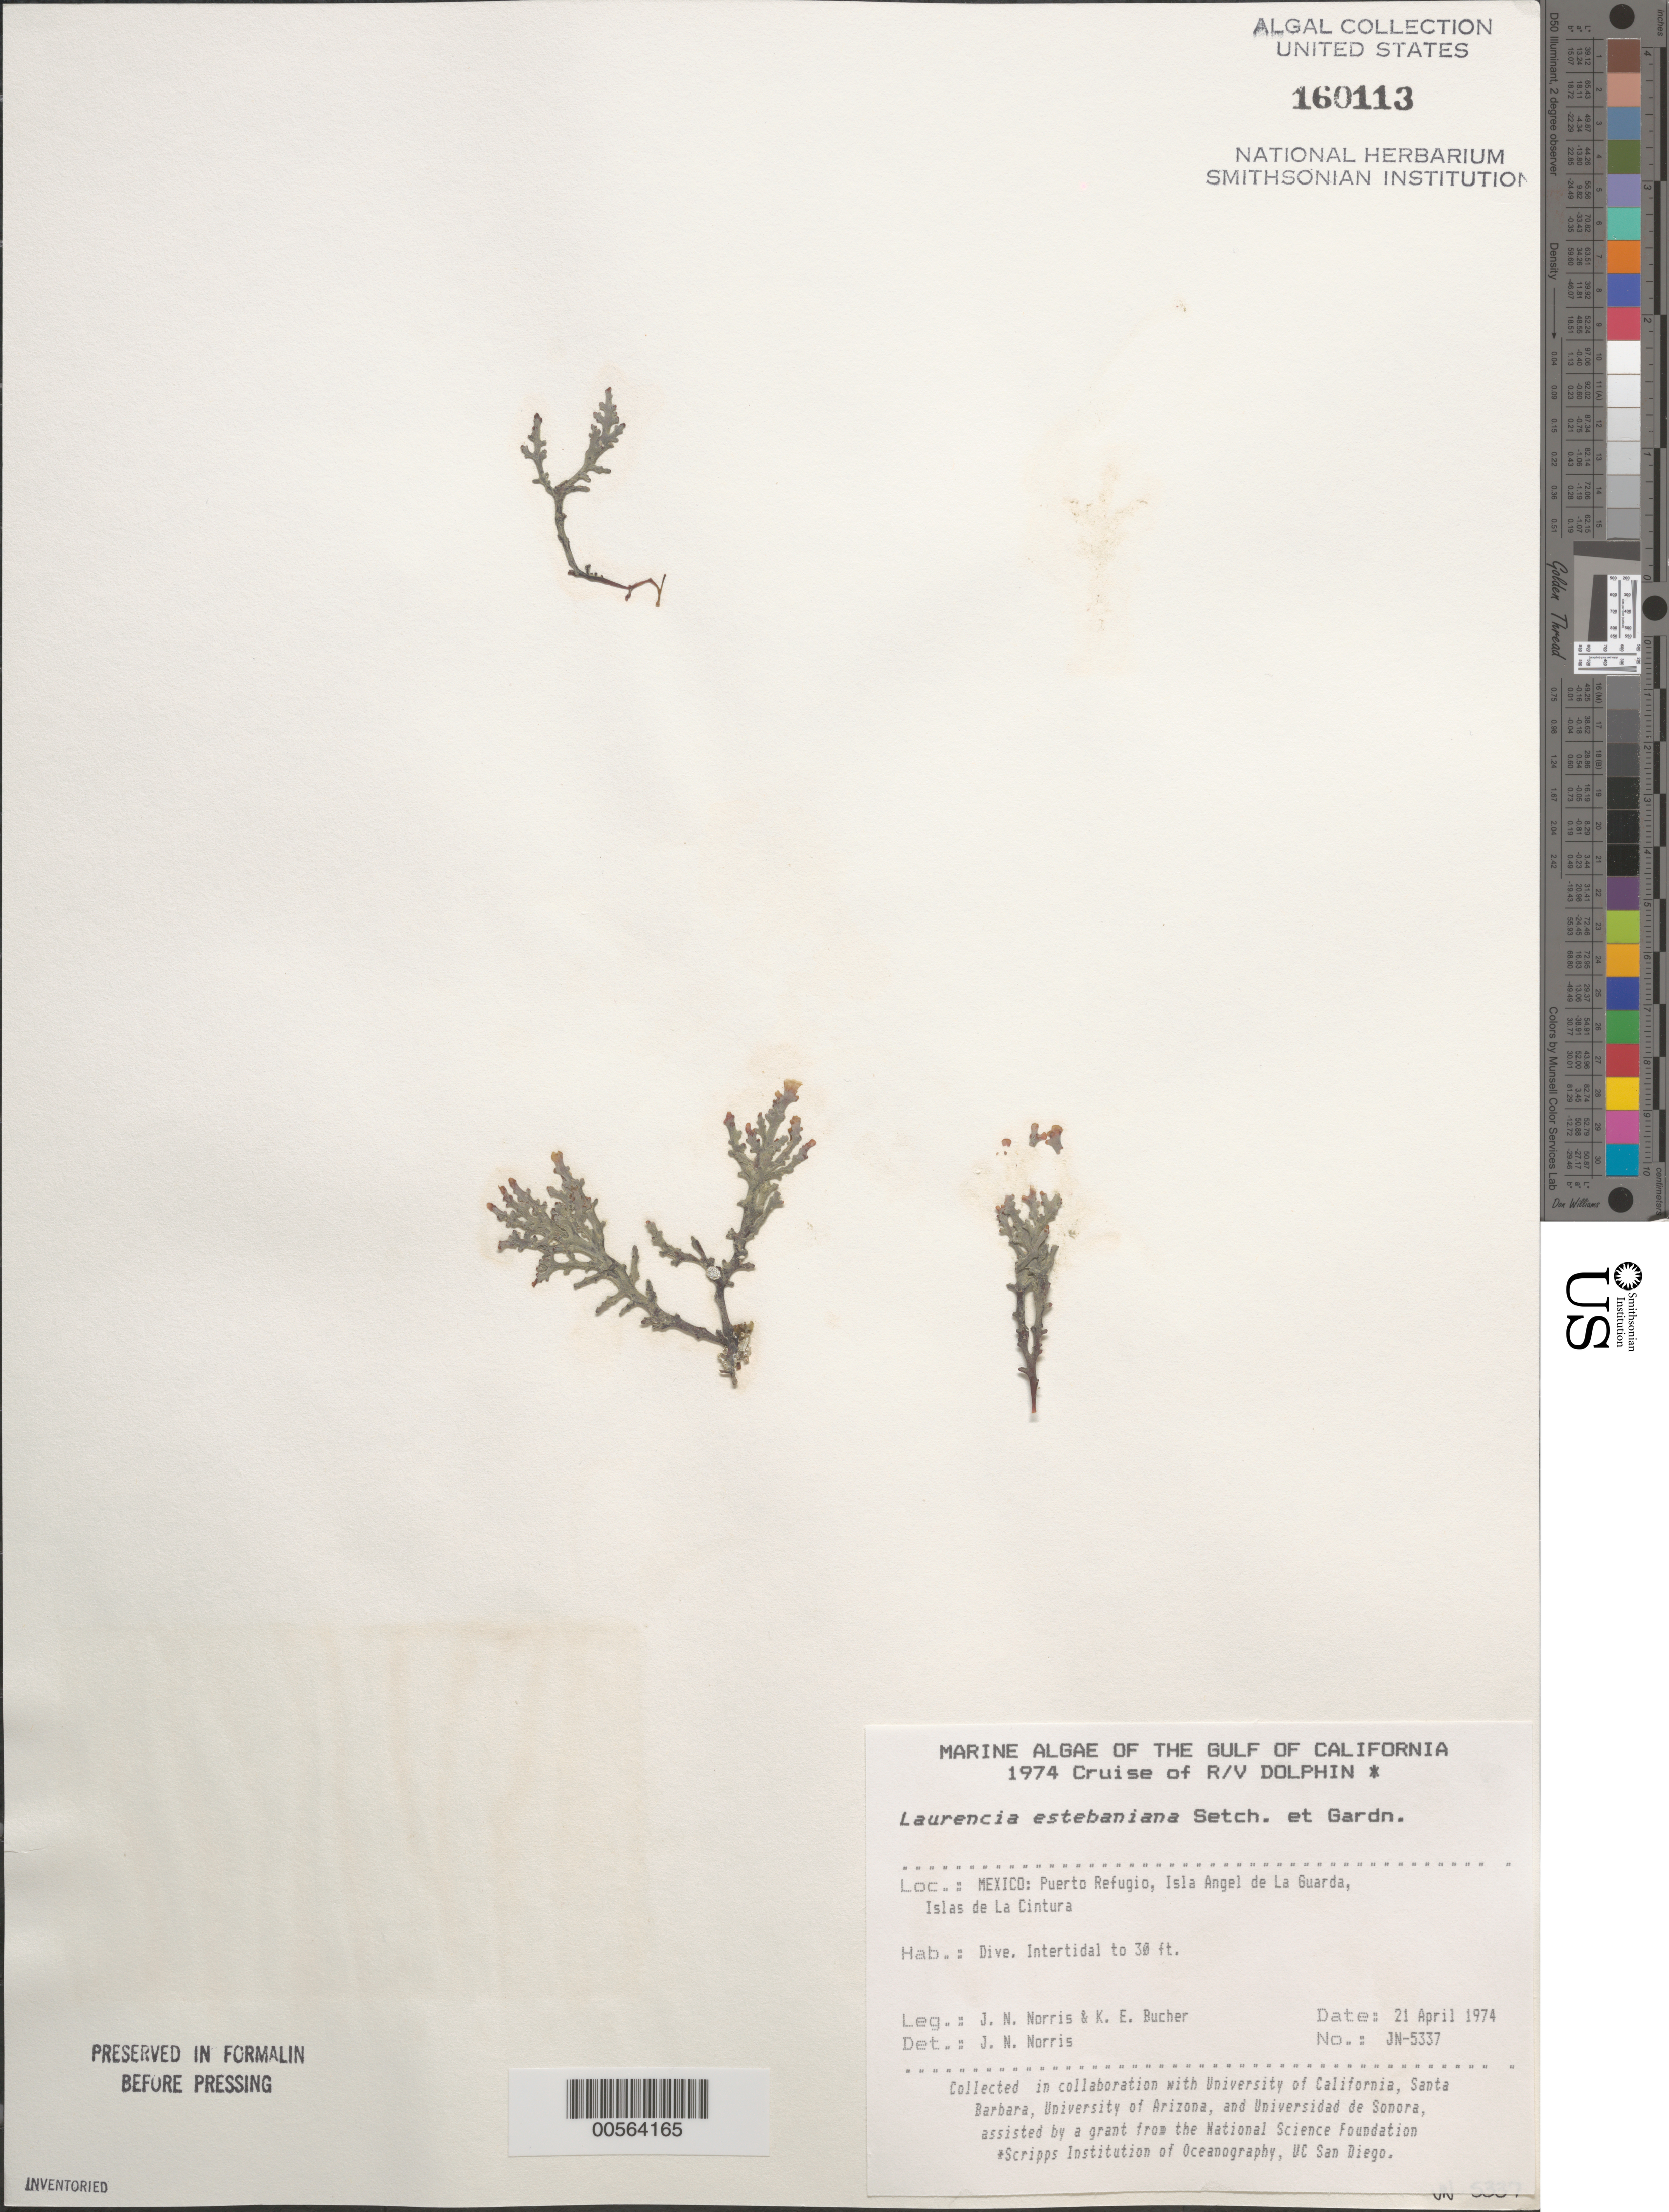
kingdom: Plantae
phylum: Rhodophyta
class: Florideophyceae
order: Ceramiales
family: Rhodomelaceae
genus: Osmundea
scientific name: Osmundea estebaniana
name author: (Setchell & N.L. Gardner) J.N. Norris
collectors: J. N. Norris & K. E. Bucher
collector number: JN-5337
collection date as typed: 21 Apr 1974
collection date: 1974-04-21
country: Mexico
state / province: Baja California Norte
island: Isla Angel de la Guarda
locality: Puerto Refugio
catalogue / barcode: US 160113